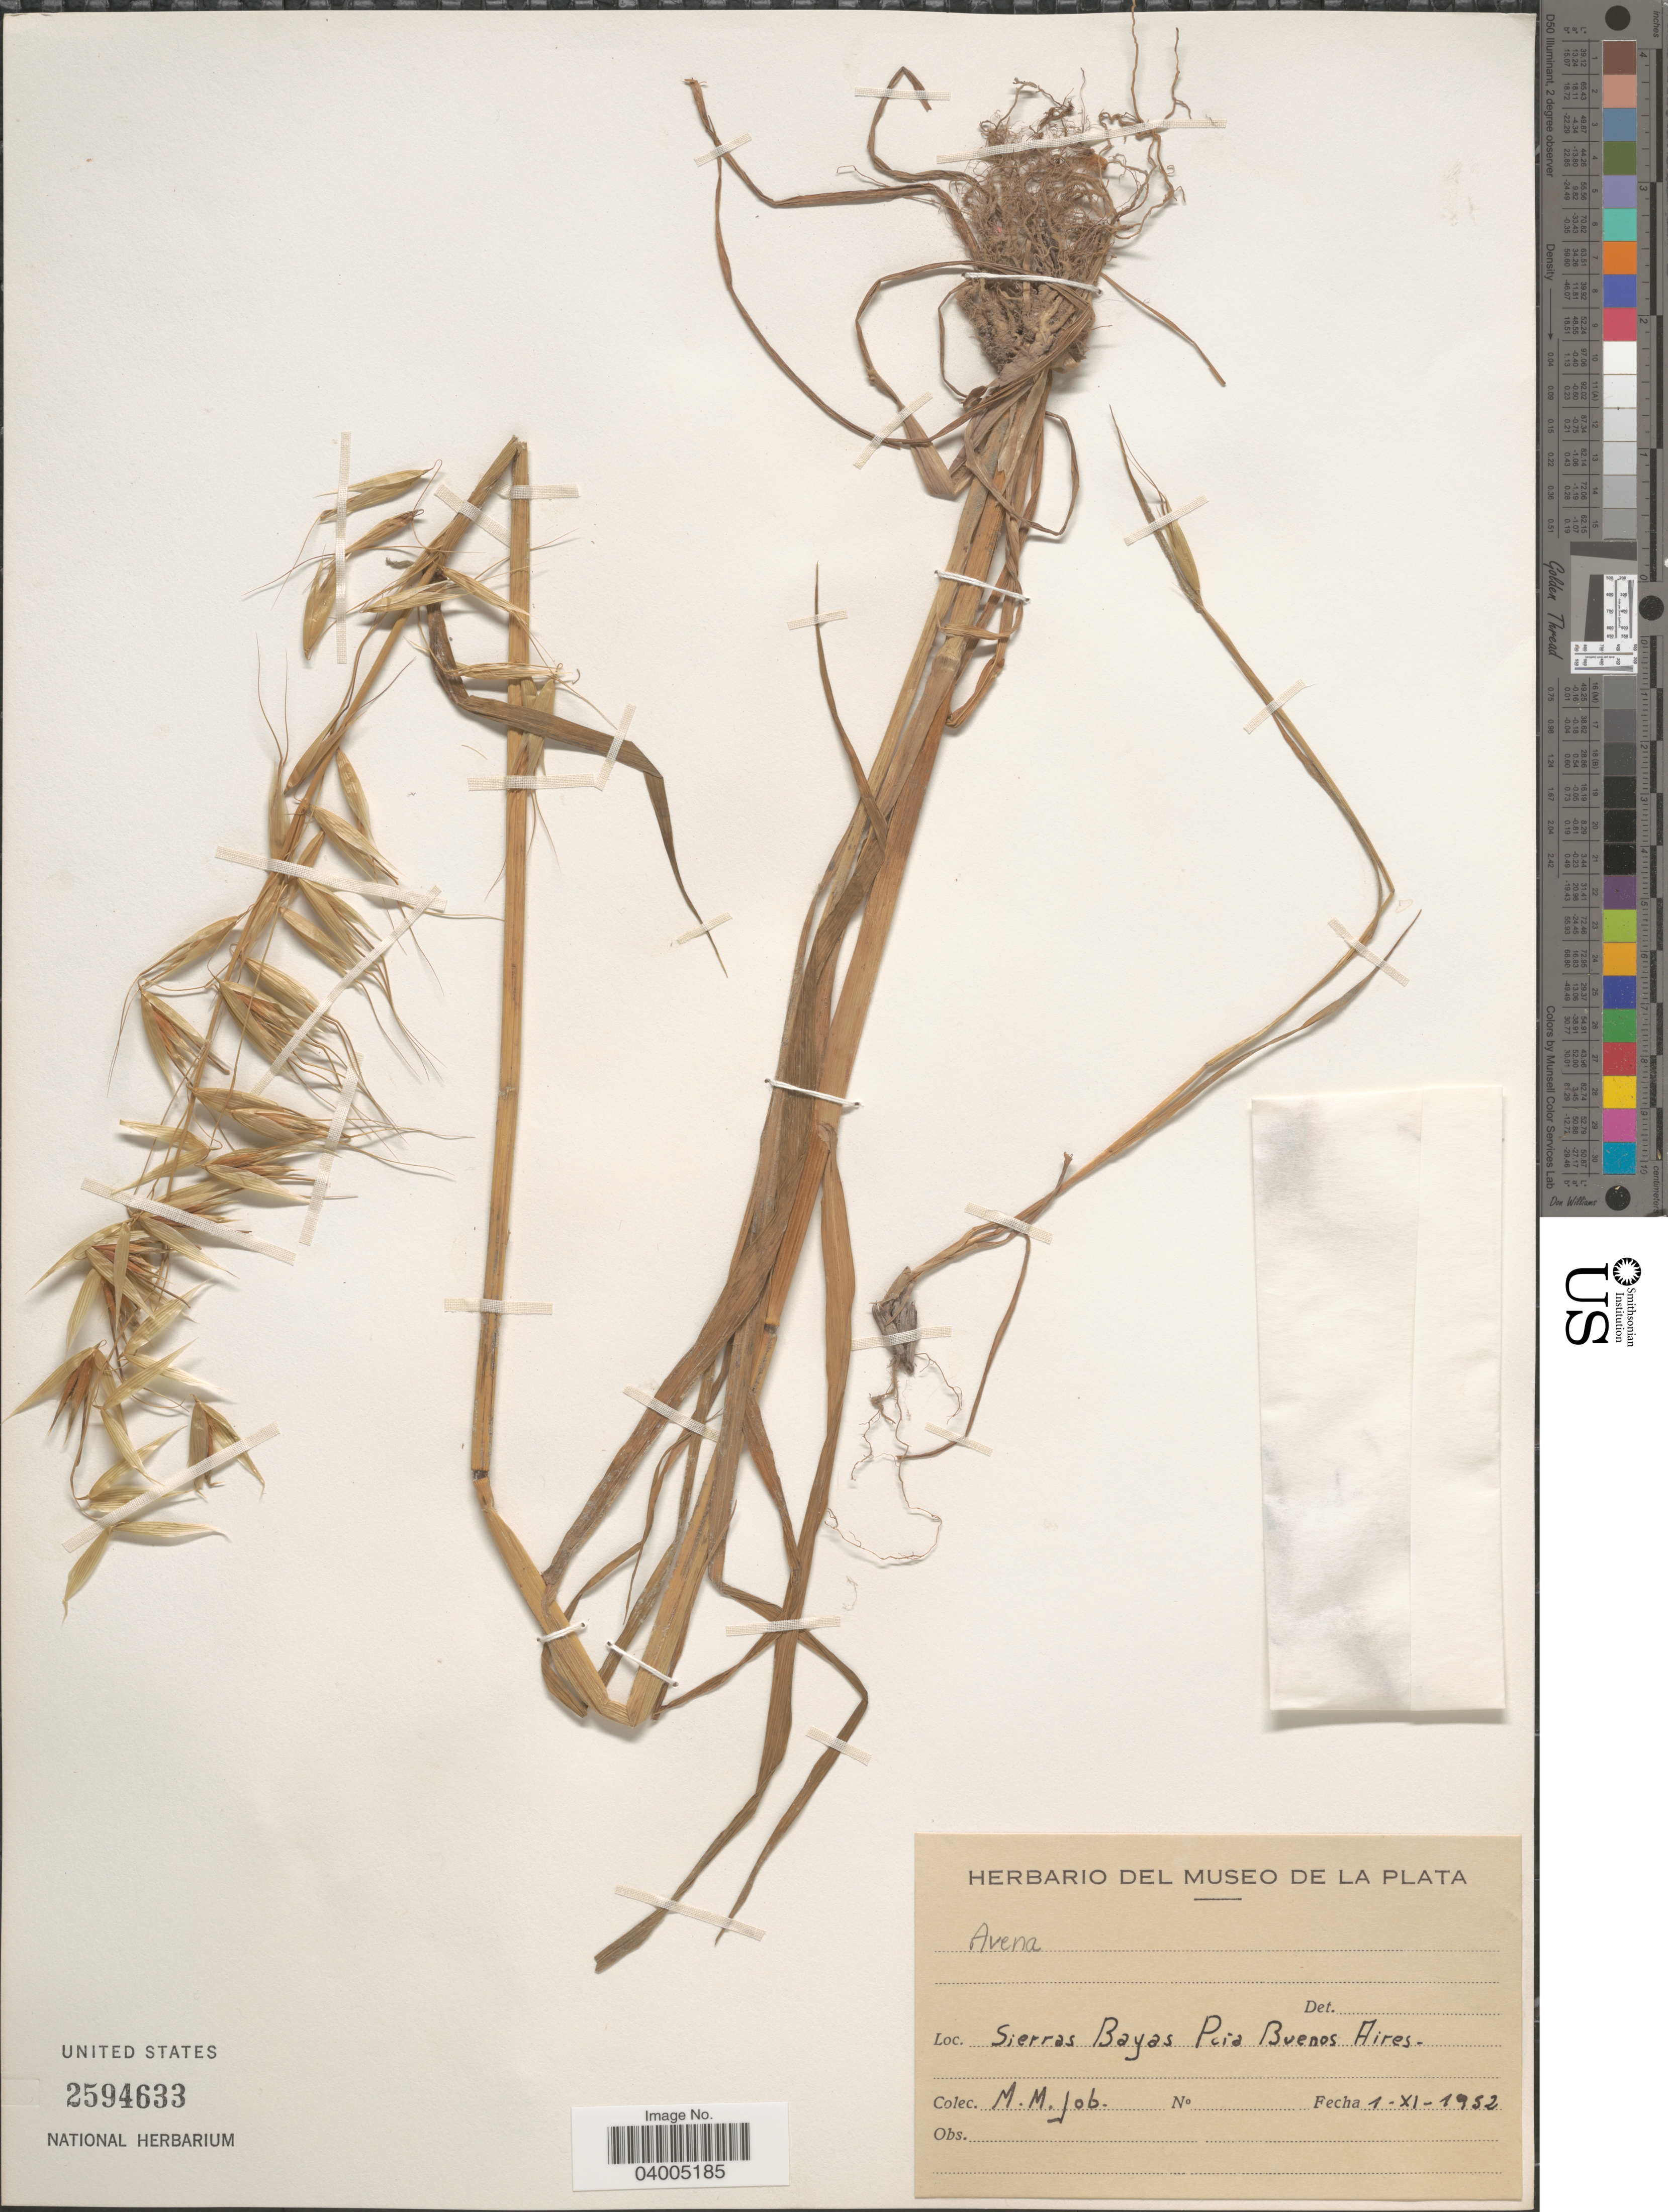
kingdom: Plantae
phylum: Tracheophyta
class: Liliopsida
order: Poales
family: Poaceae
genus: Avena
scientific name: Avena sp.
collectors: M. Job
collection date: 1952-11-01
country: Argentina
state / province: Buenos Aires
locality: Sierras Bayas Pcia Buenos Aires.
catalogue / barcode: US 2594633